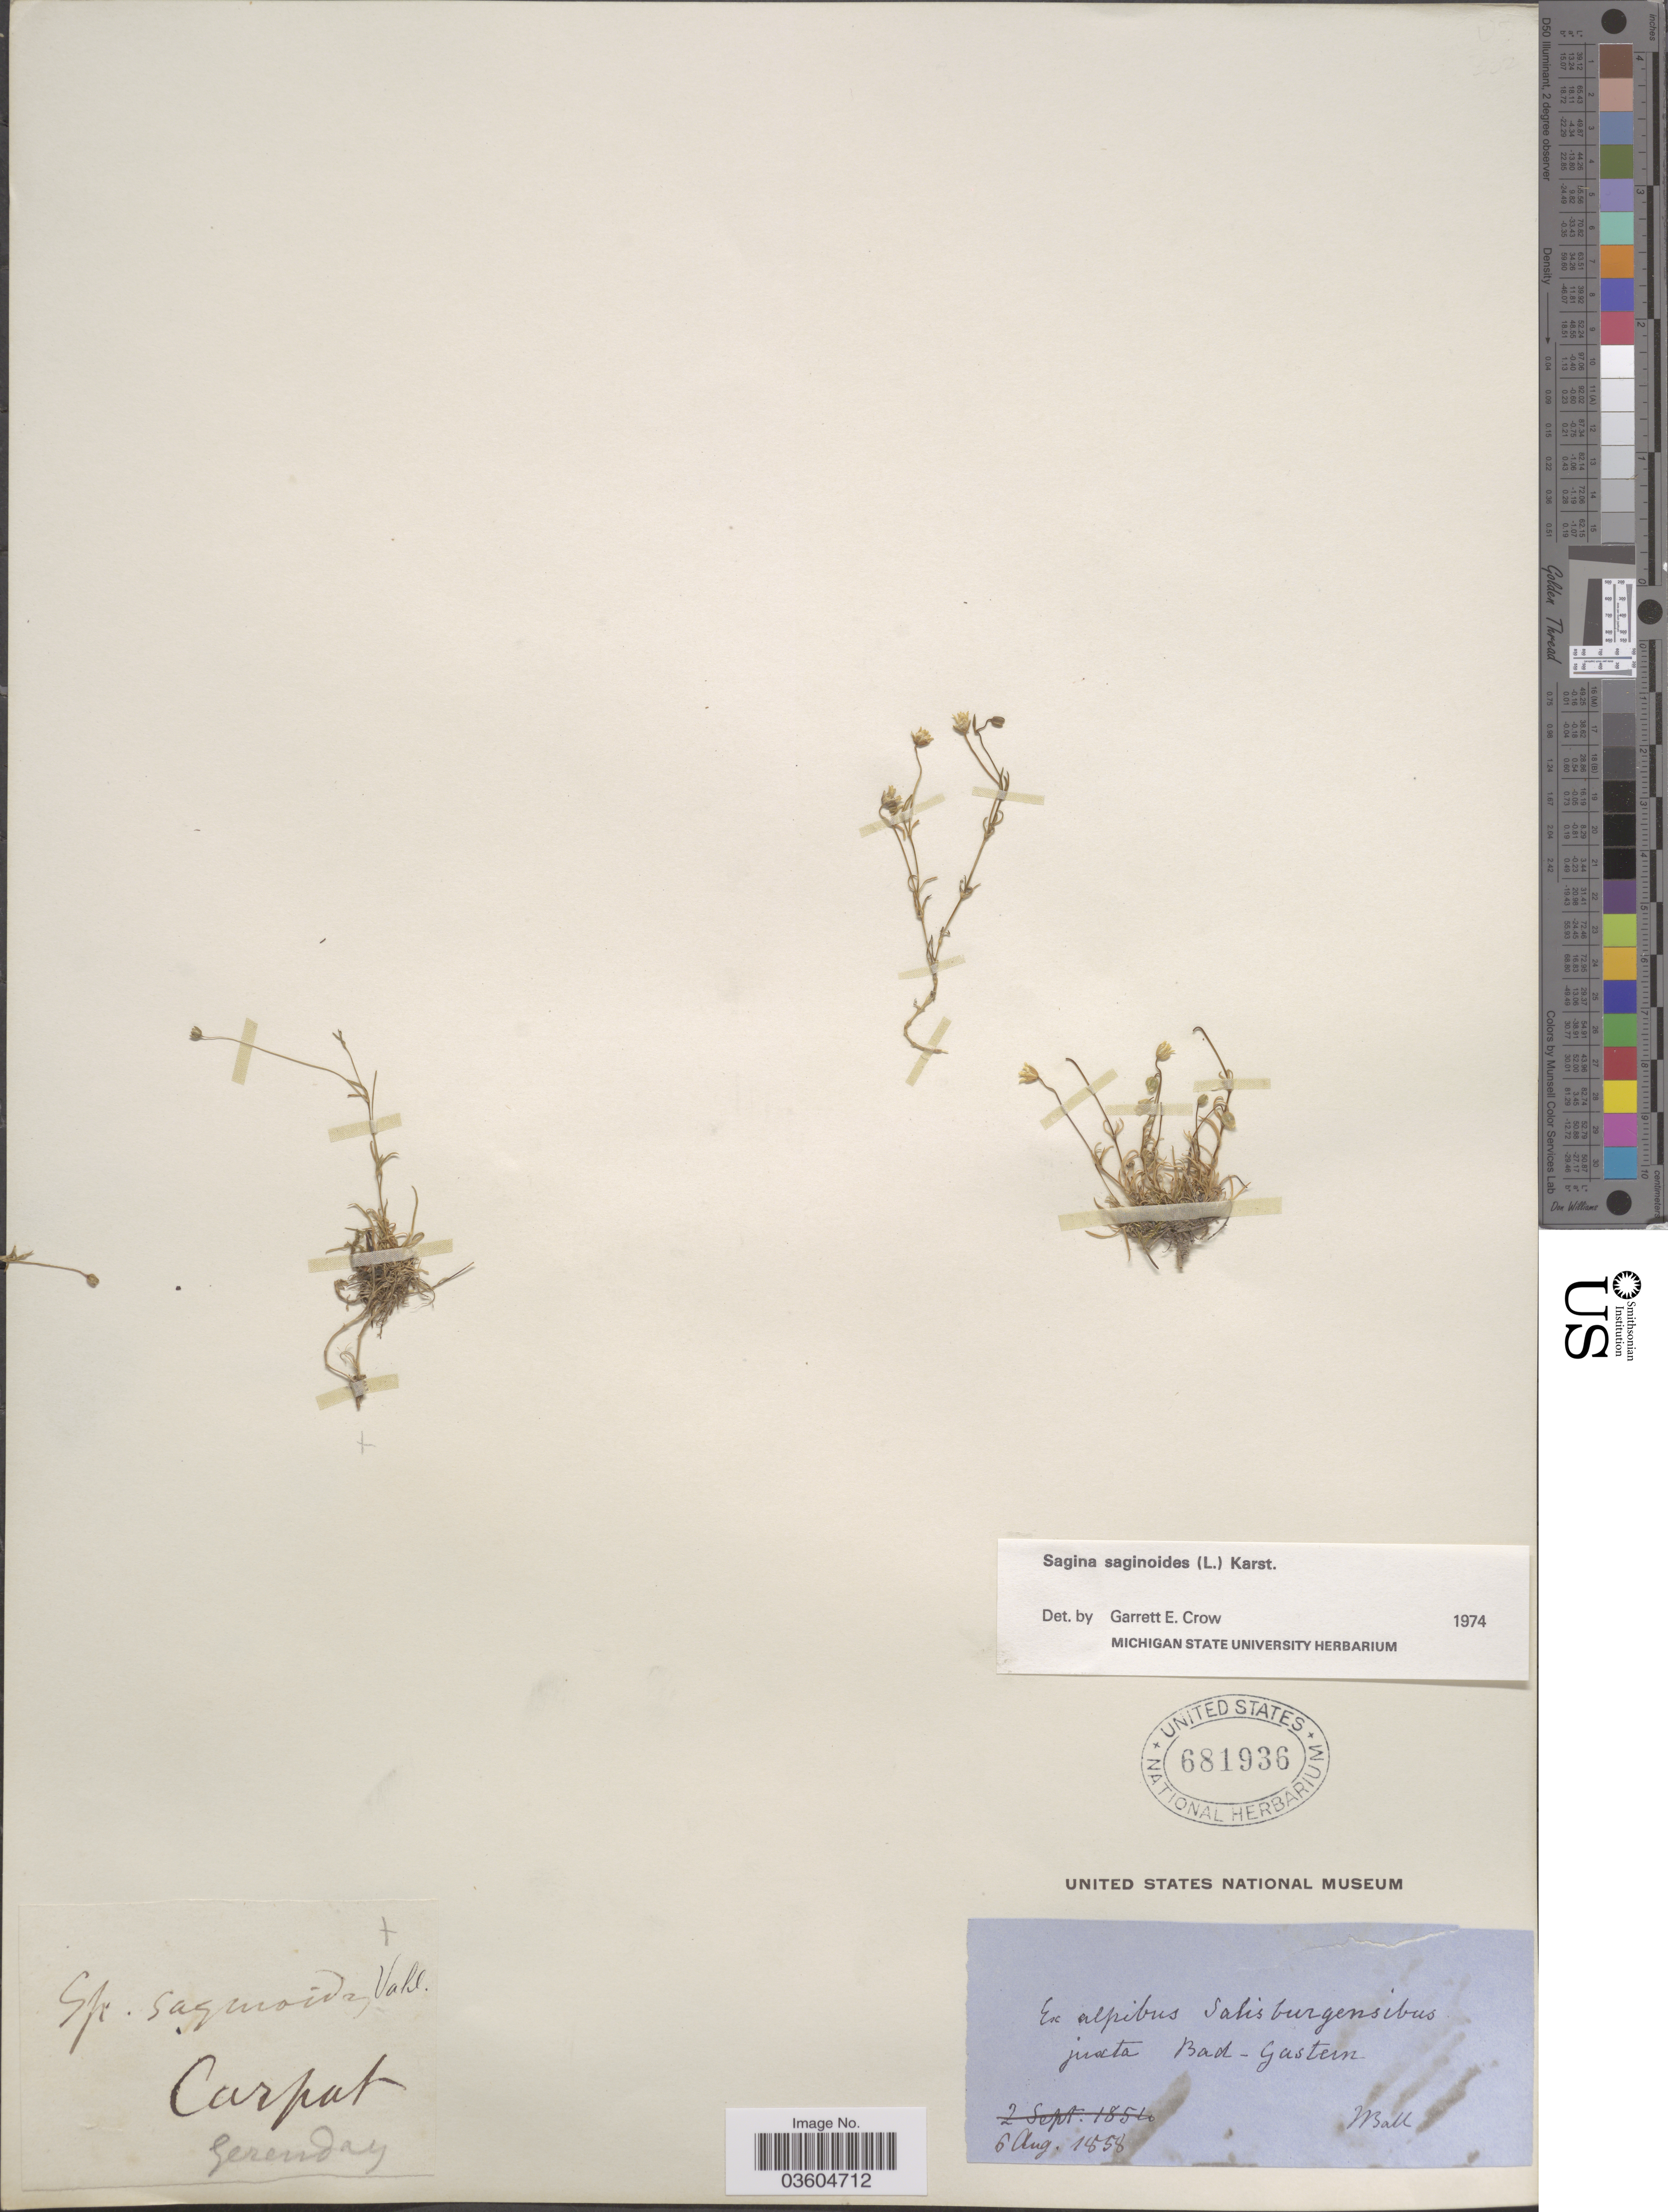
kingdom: Plantae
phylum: Tracheophyta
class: Magnoliopsida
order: Caryophyllales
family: Caryophyllaceae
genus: Sagina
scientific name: Sagina saginoides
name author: (L.) H. Karst.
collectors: J. Ball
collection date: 1858-08-06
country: Austria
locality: Carpat. Gerenday. Ex alpibus Salis burgensibus juxta Bad-Gastein.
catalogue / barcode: US 681936